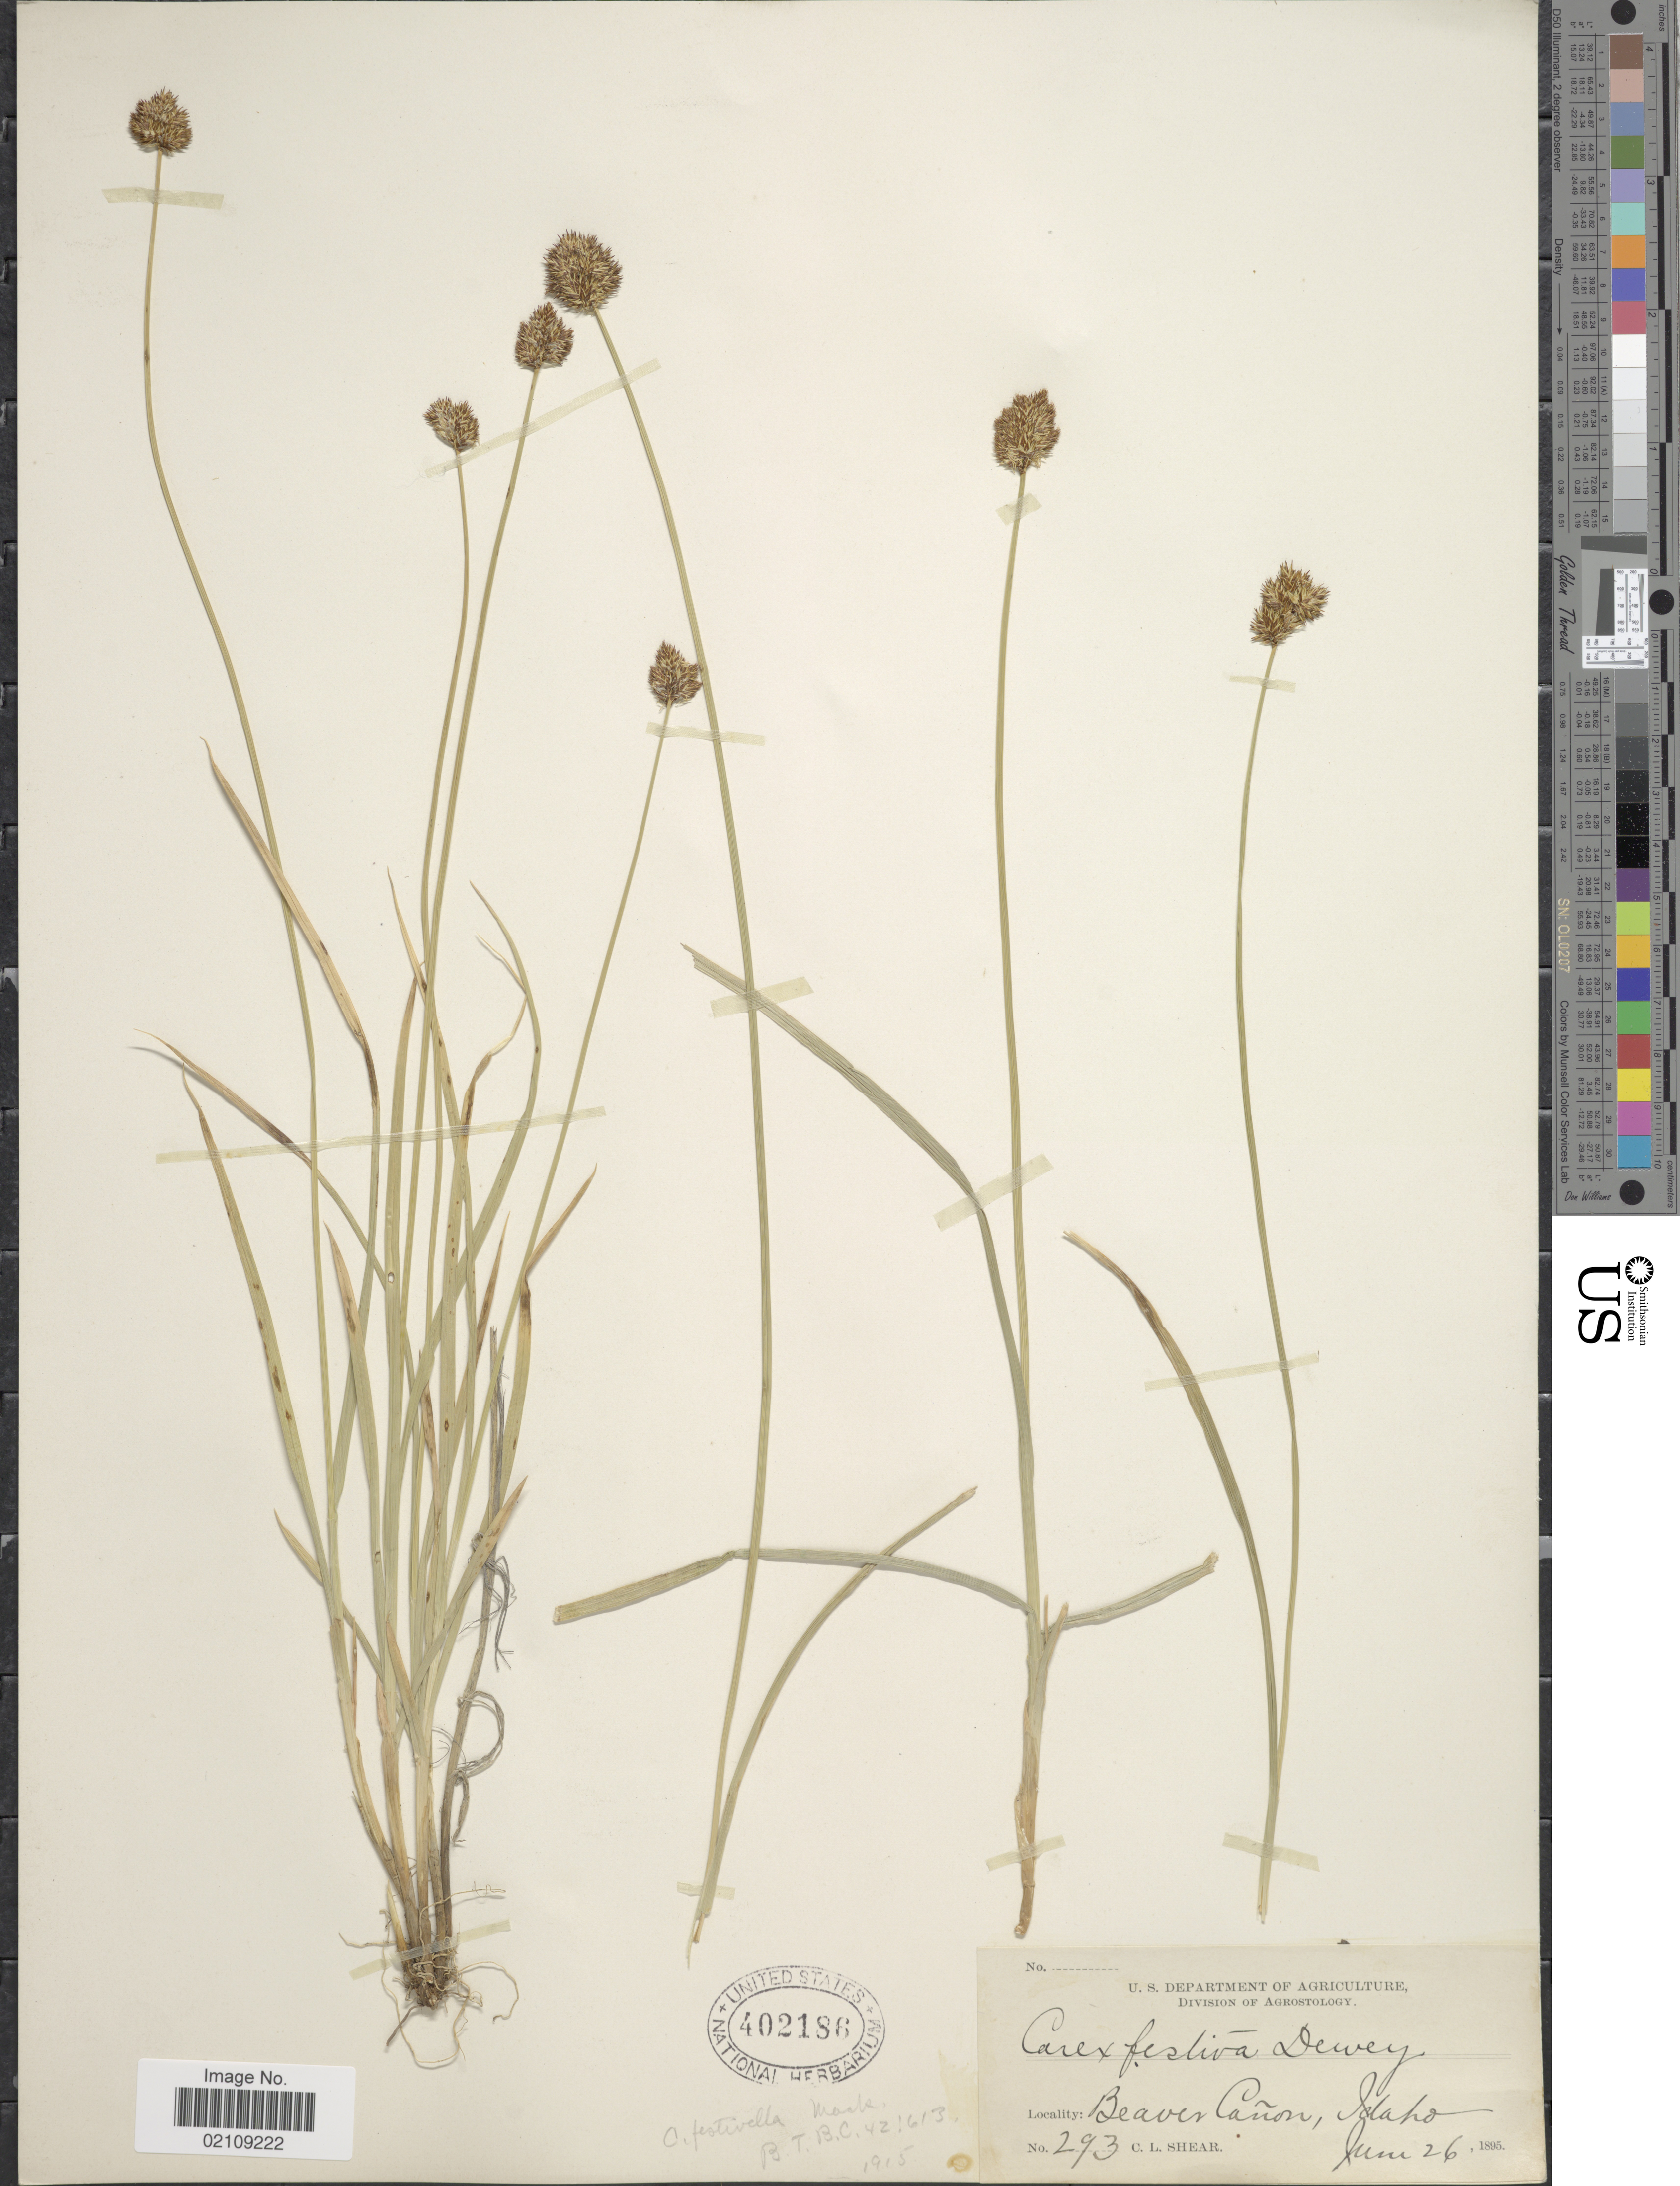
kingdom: Plantae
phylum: Tracheophyta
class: Liliopsida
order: Poales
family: Cyperaceae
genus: Carex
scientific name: Carex microptera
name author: Mack.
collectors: C. L. Shear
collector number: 293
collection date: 1895-06-26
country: United States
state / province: Idaho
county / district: Nez Perce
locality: Beaver Cañon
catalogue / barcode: US 402186